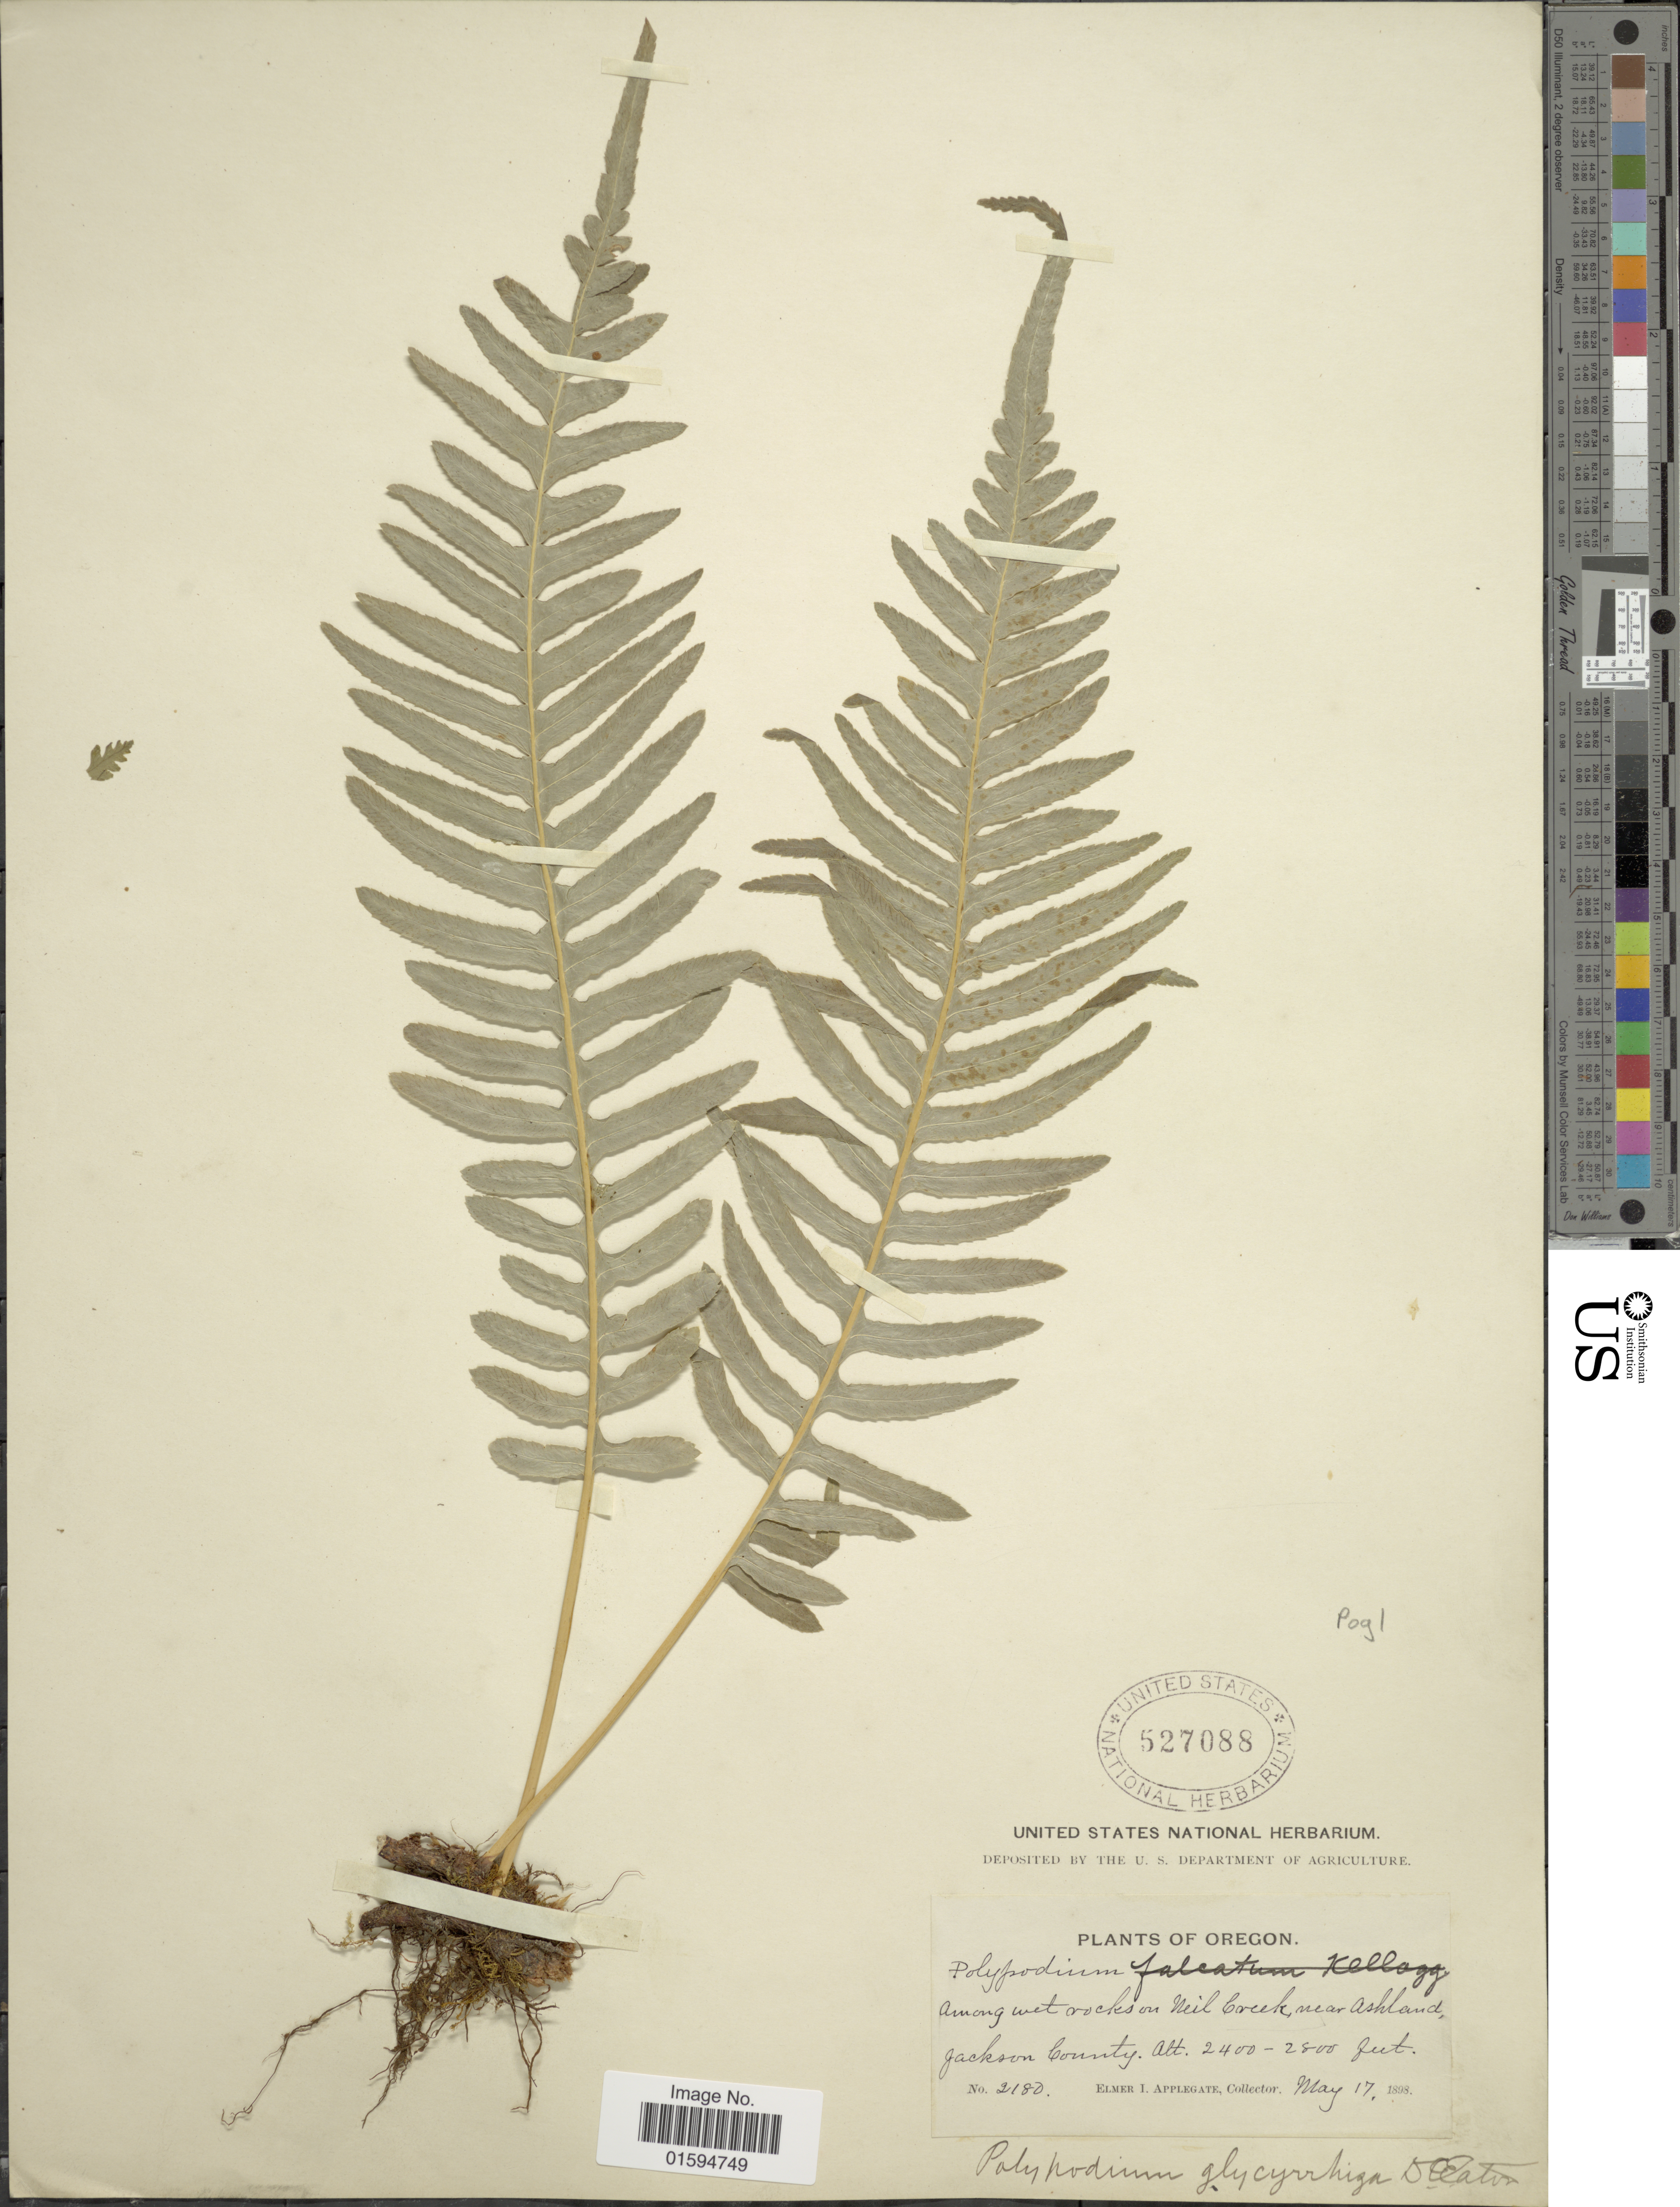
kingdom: Plantae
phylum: Tracheophyta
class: Polypodiopsida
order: Polypodiales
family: Polypodiaceae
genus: Polypodium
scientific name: Polypodium glycyrrhiza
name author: D.C. Eaton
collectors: E. I. Applegate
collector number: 2180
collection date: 1898-05-17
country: United States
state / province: Oregon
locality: Among wet rocks on Neil Creek, near Ashland, Jackson County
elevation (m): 732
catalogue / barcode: US 527088